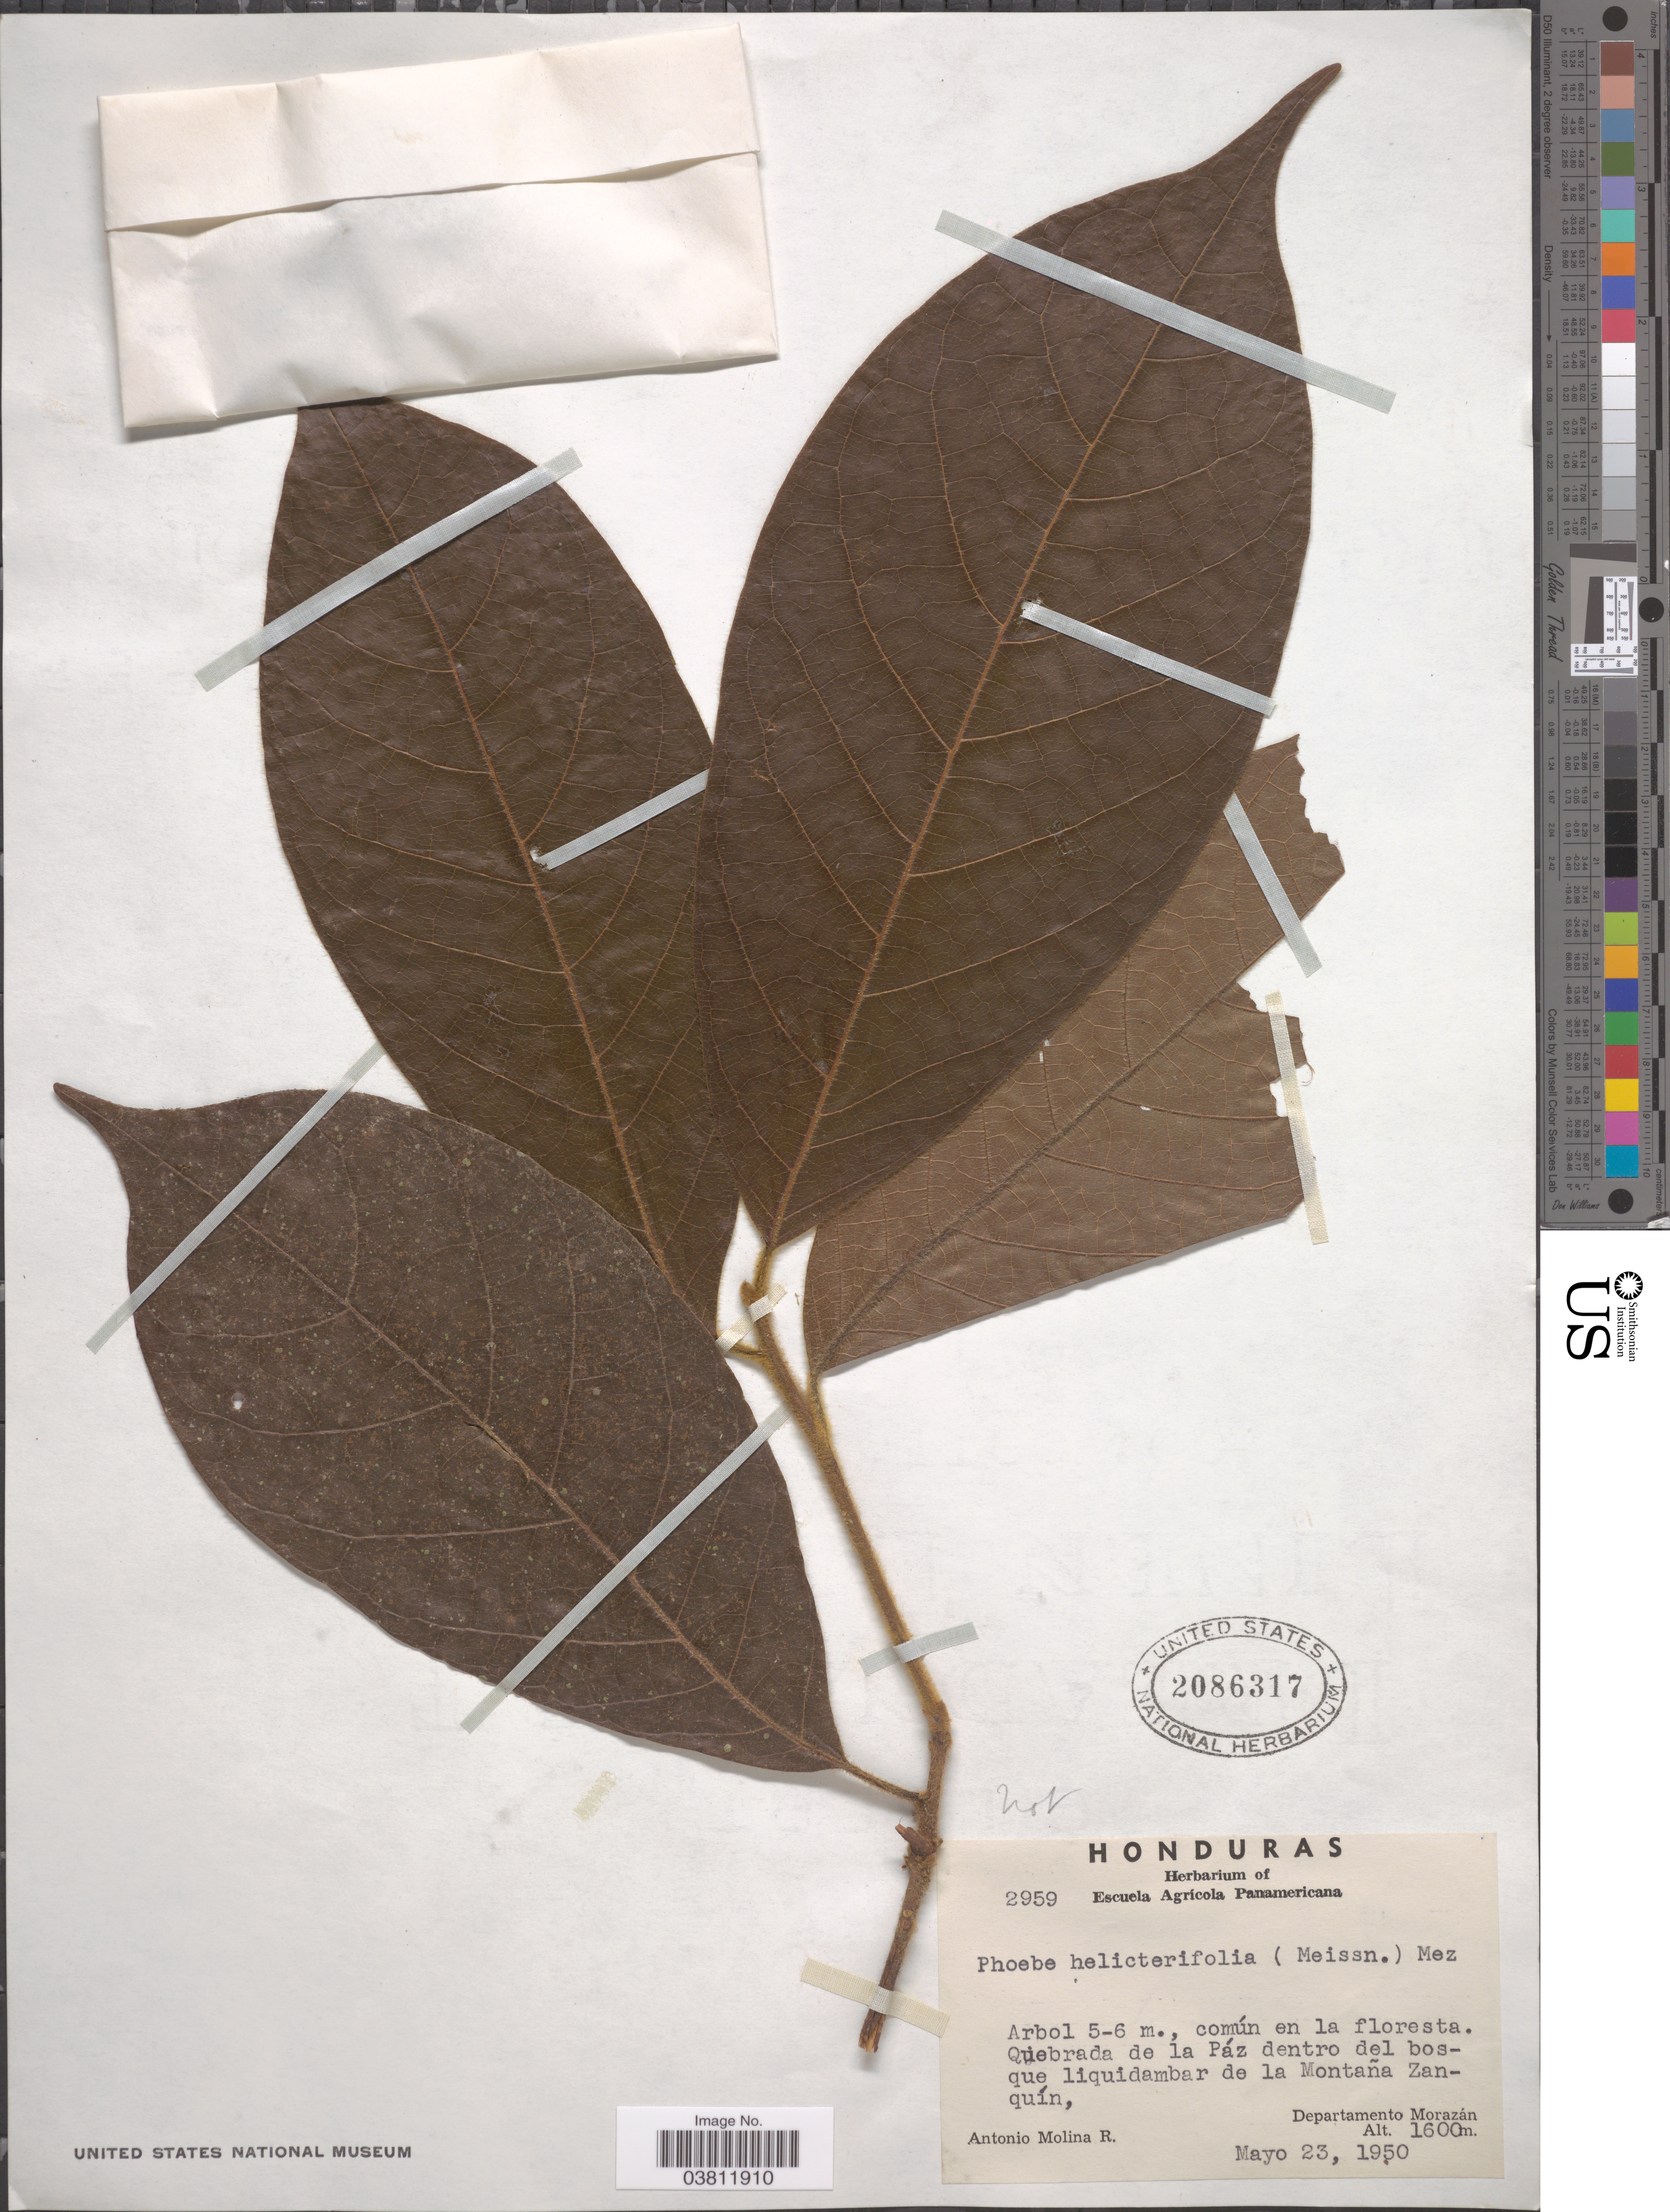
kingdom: Plantae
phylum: Tracheophyta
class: Magnoliopsida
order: Laurales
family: Lauraceae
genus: Phoebe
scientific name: Phoebe helicterifolia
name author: (Meisn.) Mez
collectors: A. Molina R.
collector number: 2959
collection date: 1950-05-23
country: Honduras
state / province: Fco. Morazán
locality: Quebrada de la Páz dentro del bosque liquidambar de la Montaña Zanquín, Departamento Morazán.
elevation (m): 1600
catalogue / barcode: US 2086317